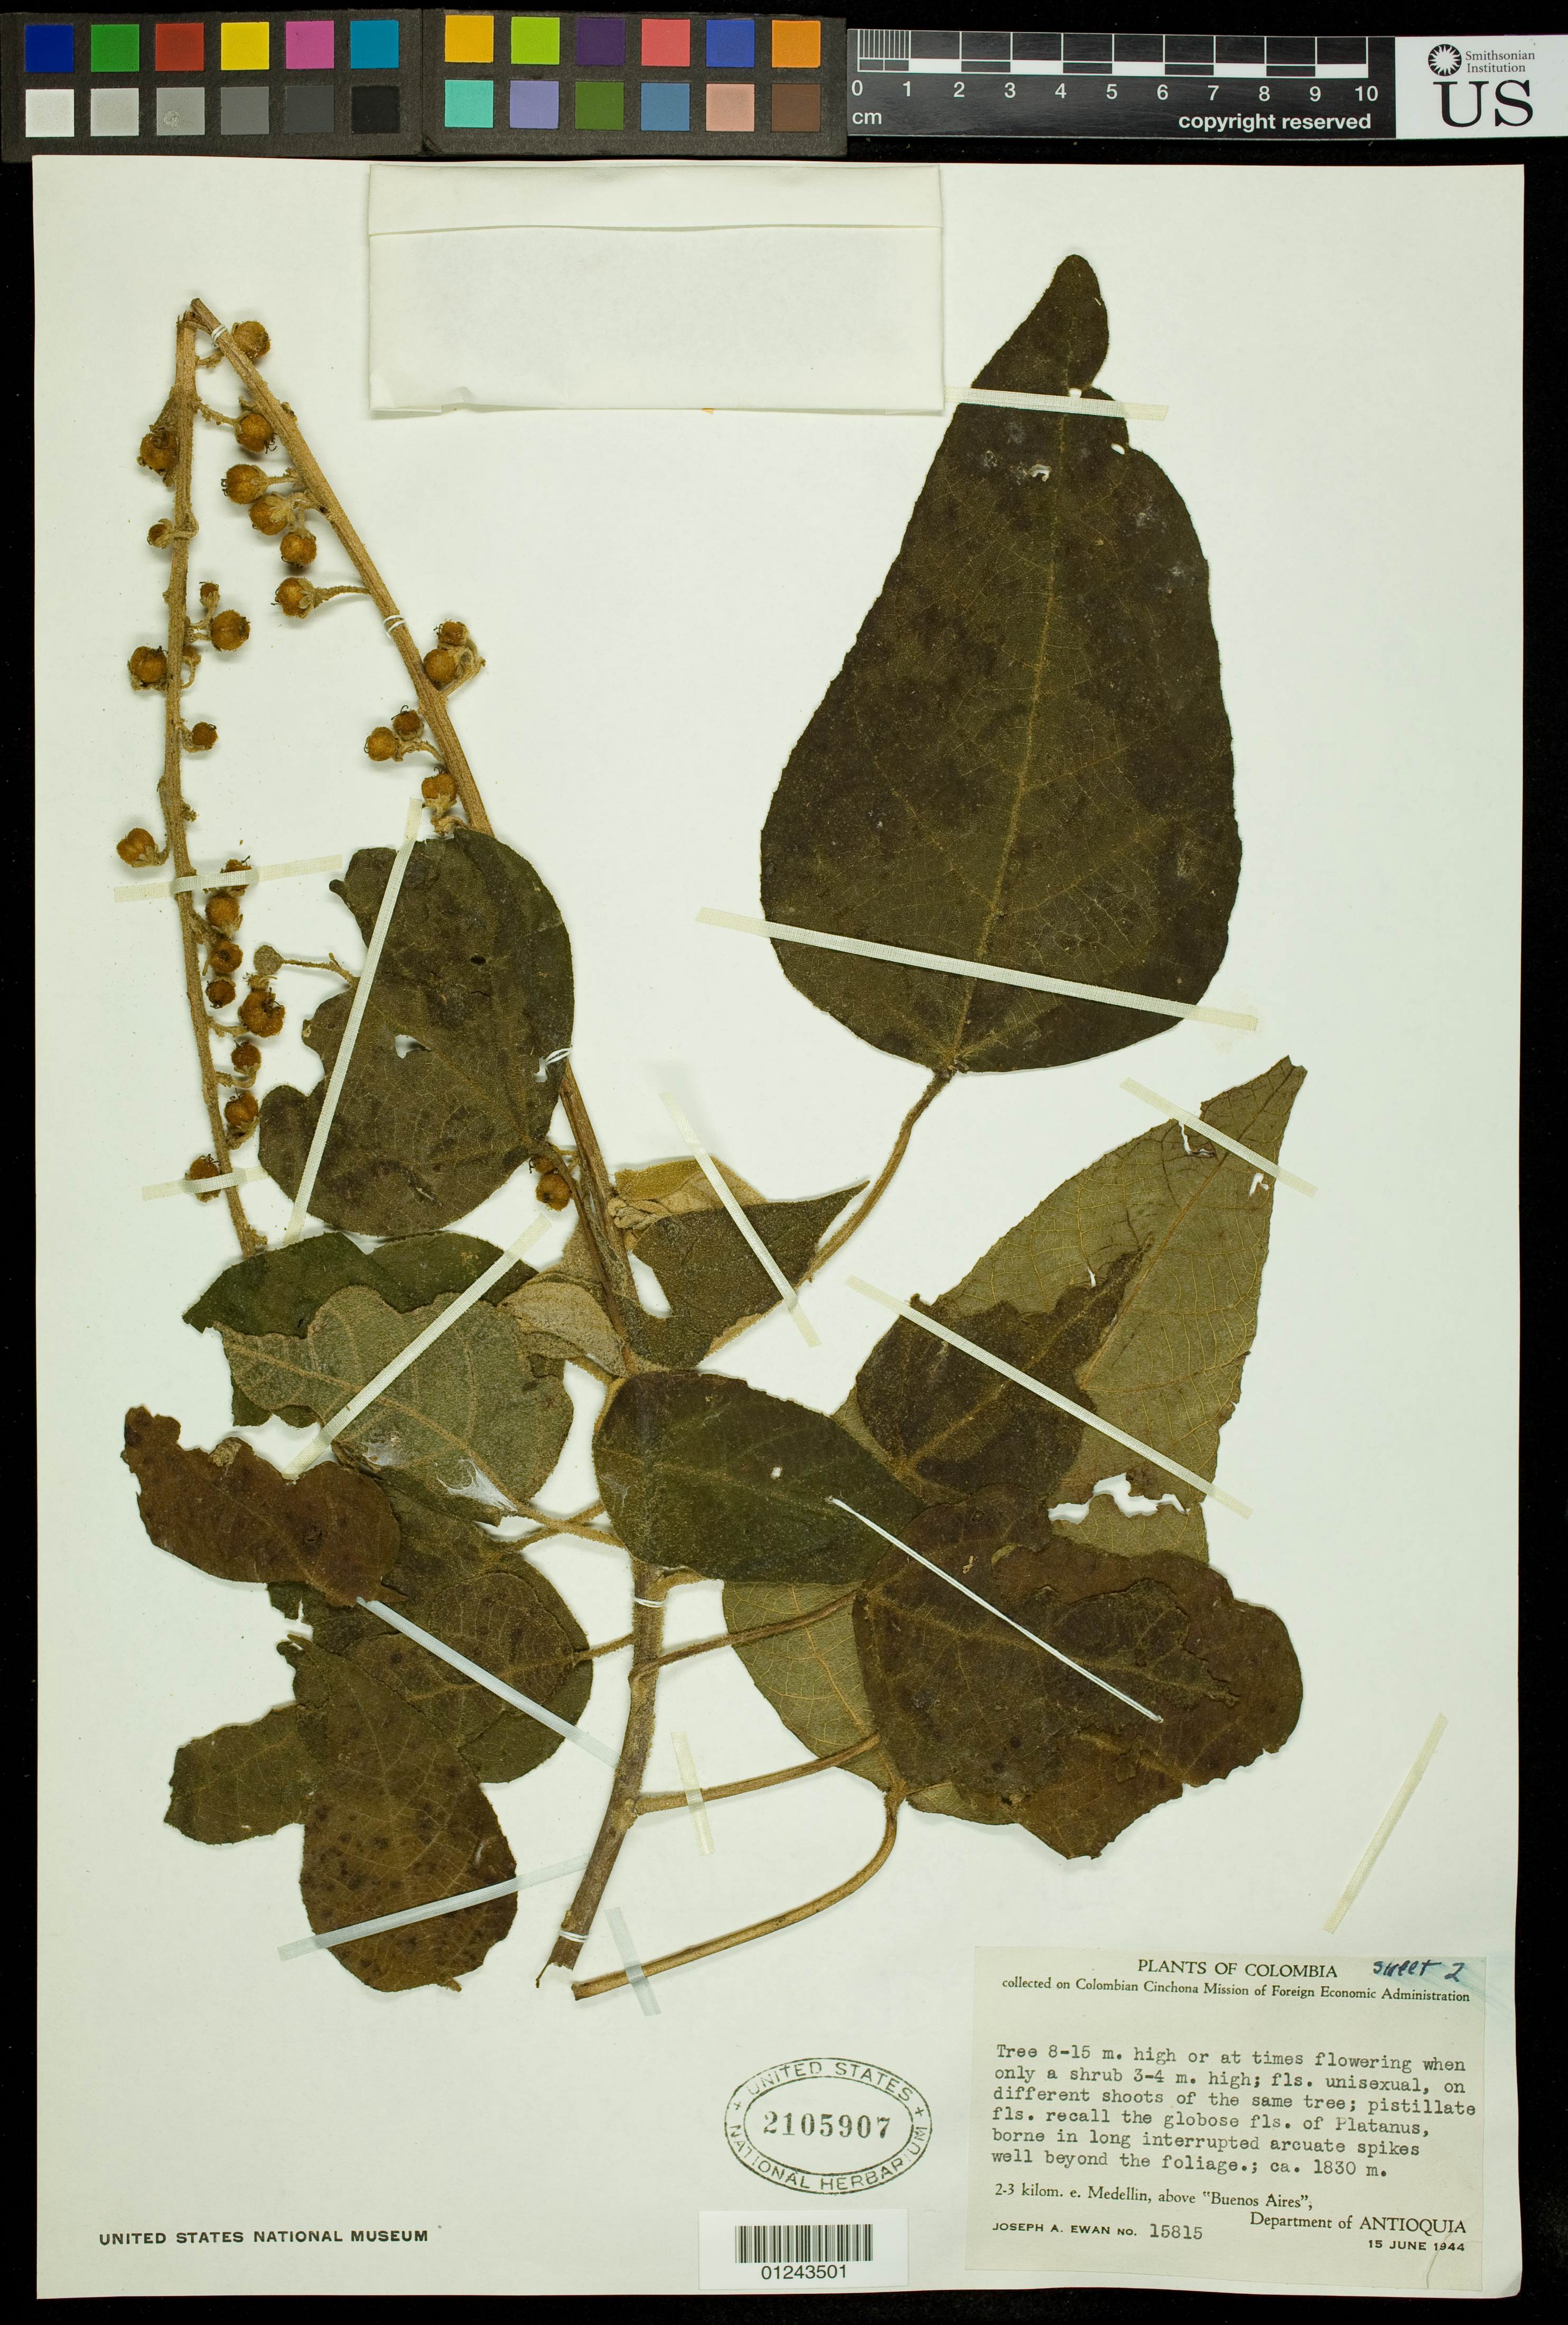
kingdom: Plantae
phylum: Tracheophyta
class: Magnoliopsida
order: Malpighiales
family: Euphorbiaceae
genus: Croton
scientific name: Croton gossypifolius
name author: Vahl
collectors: J. A. Ewan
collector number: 15815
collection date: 1944-06-15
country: Colombia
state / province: Antioquia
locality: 2-3 km. e. Medellin, above "Buenos Aires"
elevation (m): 1830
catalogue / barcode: US 2105907